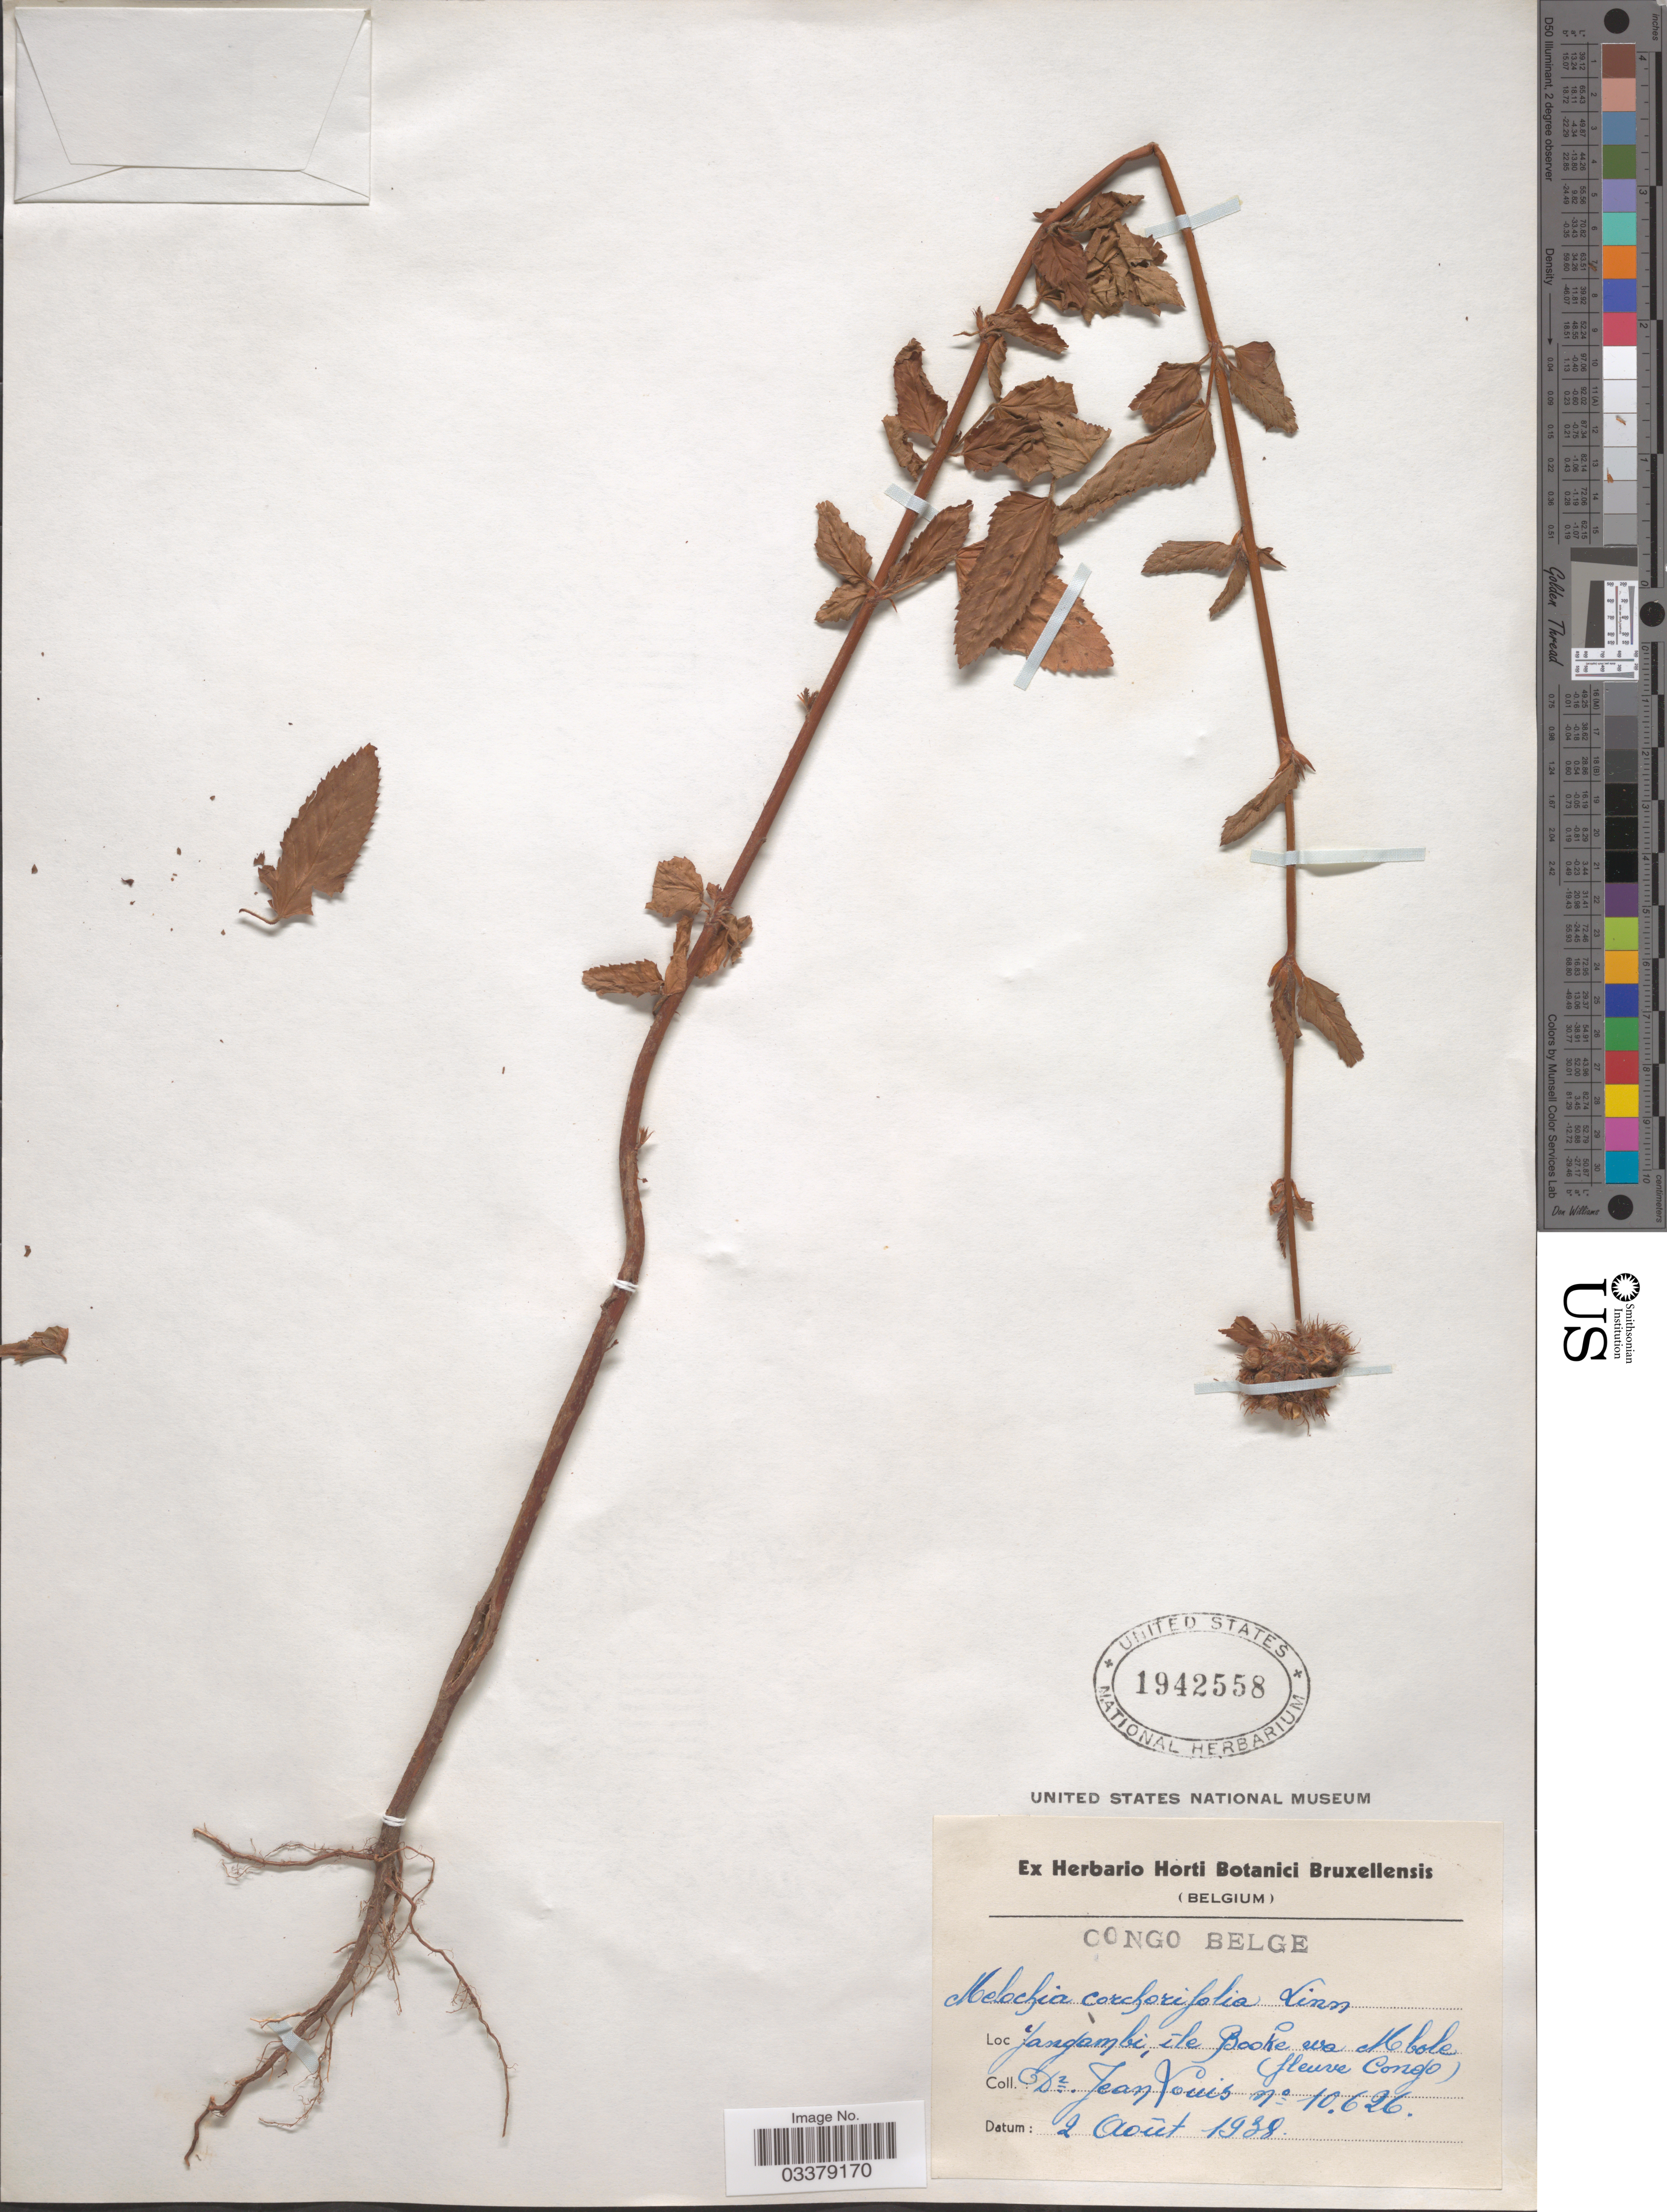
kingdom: Plantae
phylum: Tracheophyta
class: Magnoliopsida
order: Malvales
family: Malvaceae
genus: Melochia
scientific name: Melochia corchorifolia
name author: L.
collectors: J. Louis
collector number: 10626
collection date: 1938-08-02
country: Congo, Democratic Republic of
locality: Congo Belge. Jangambi, ile Booke eva Mbole (fleuve Congo).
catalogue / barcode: US 1942558